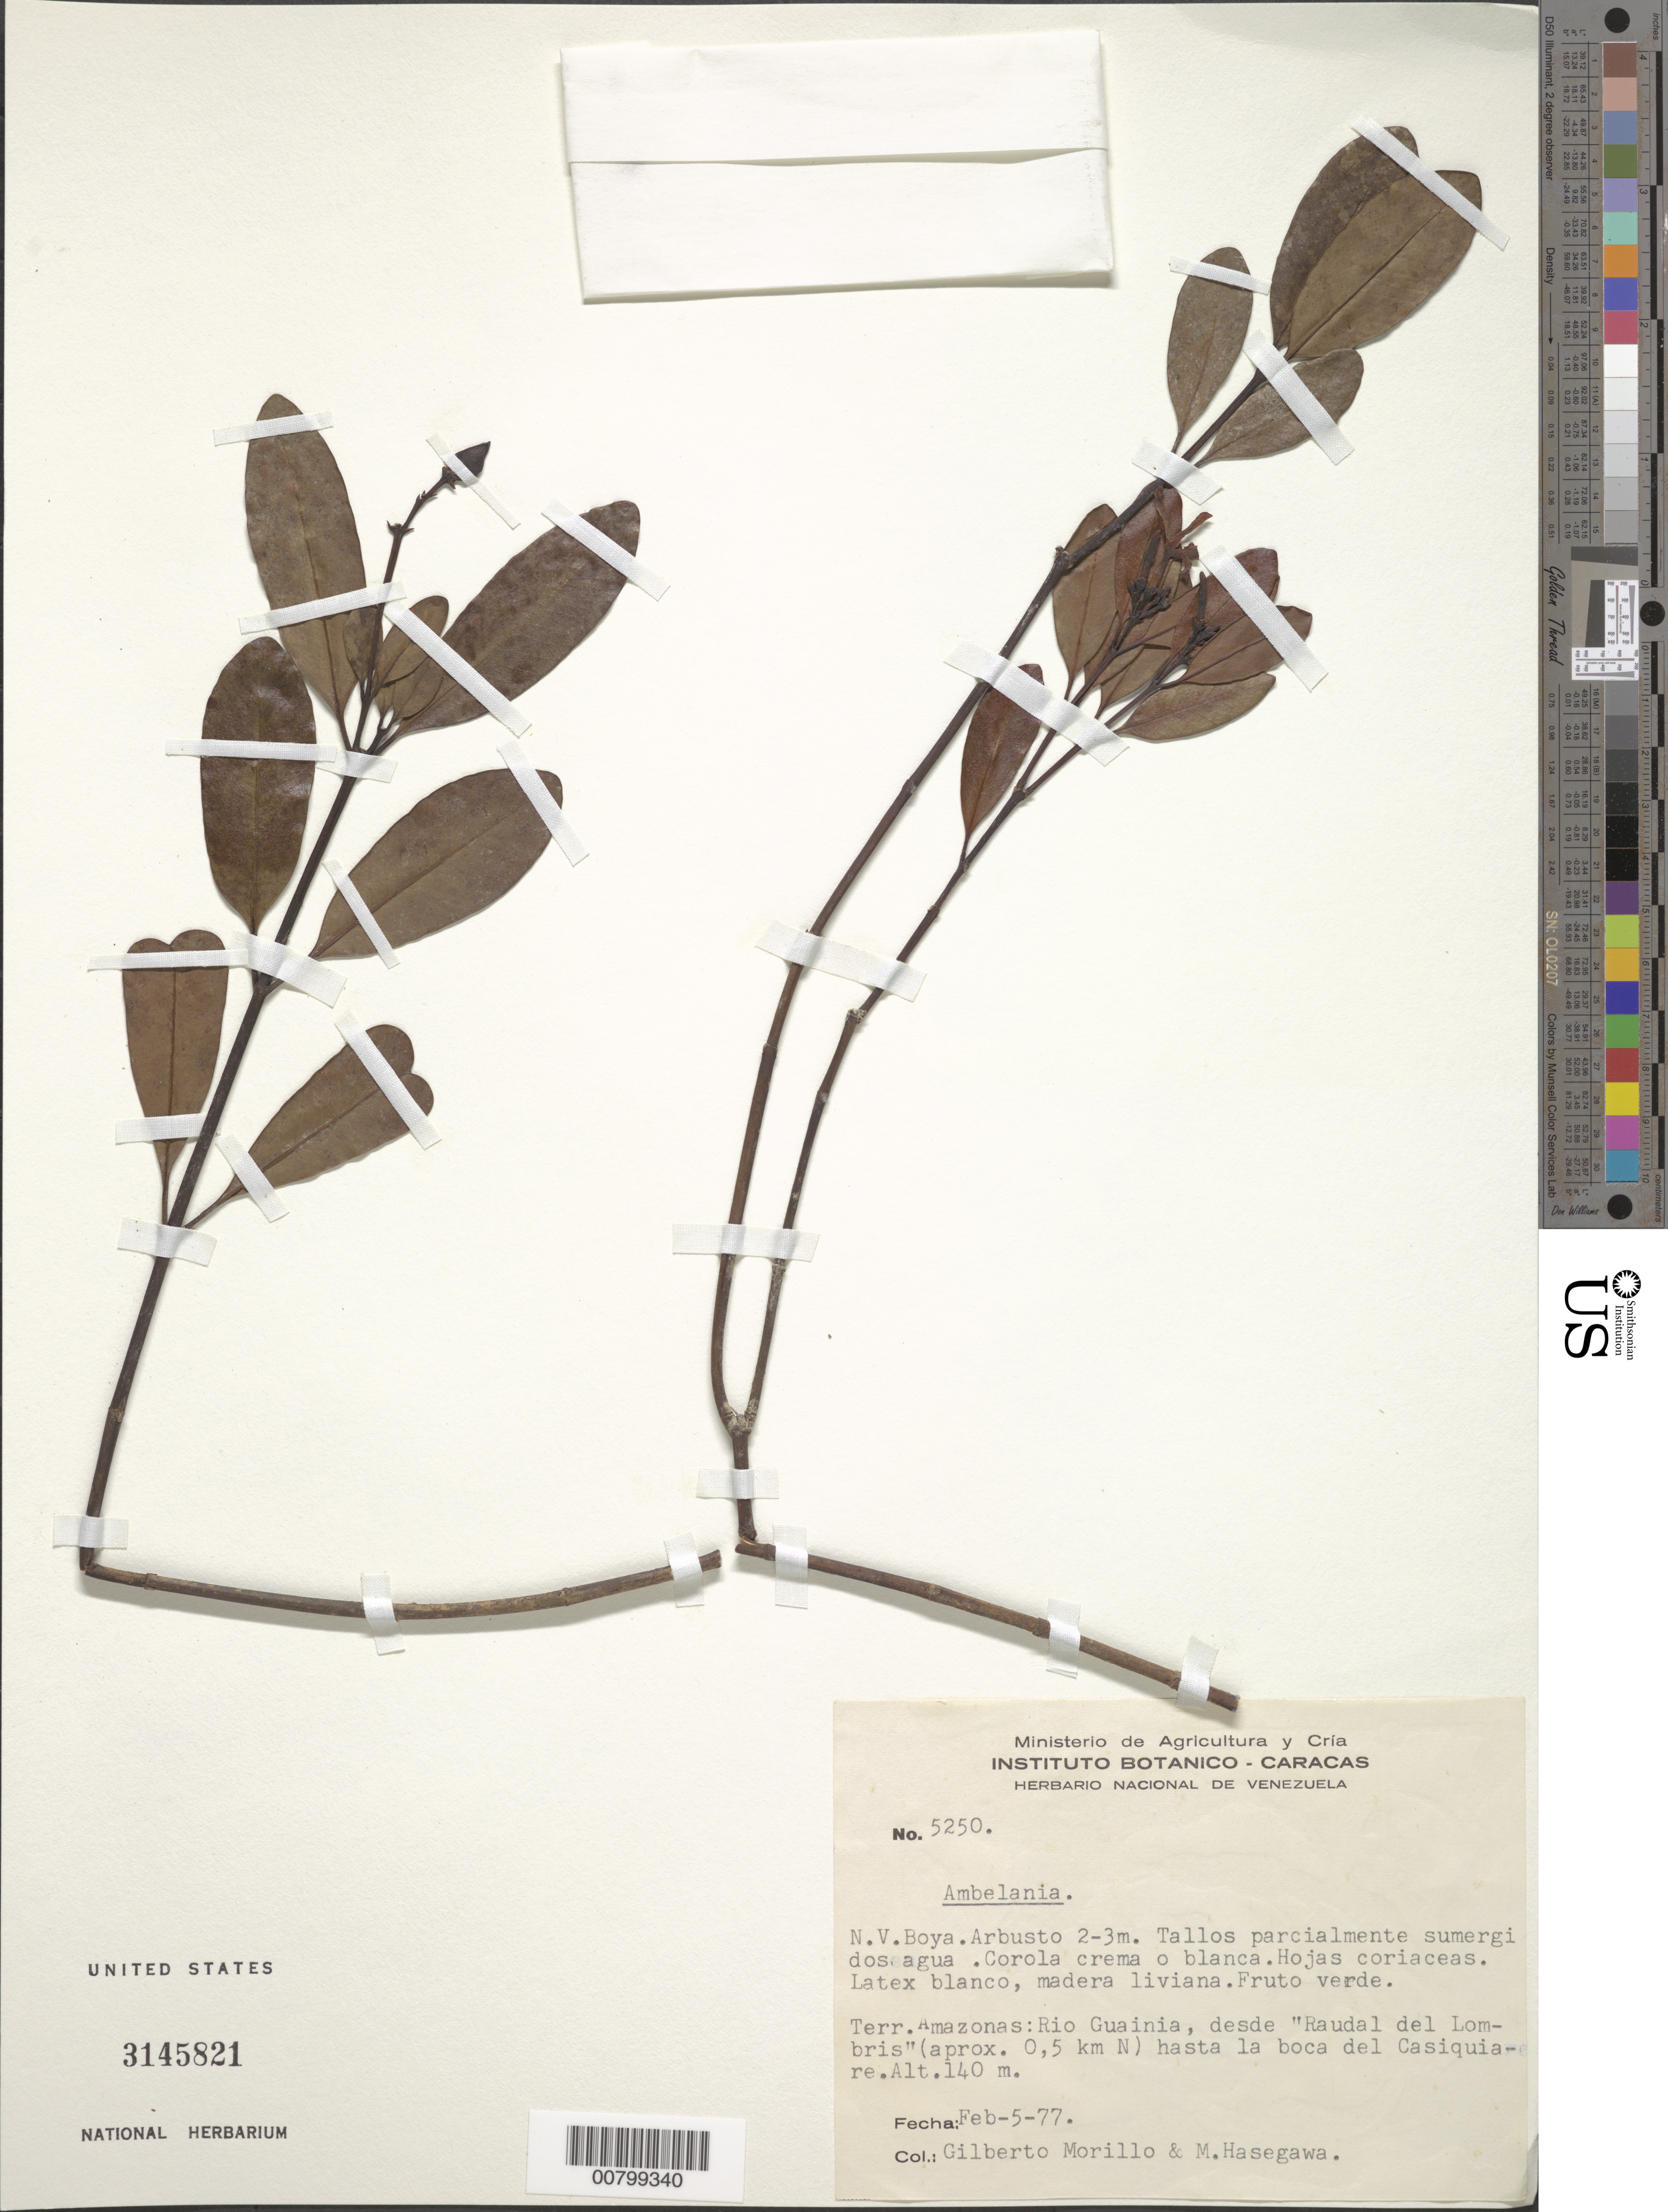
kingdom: Plantae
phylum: Tracheophyta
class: Magnoliopsida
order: Gentianales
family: Apocynaceae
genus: Ambelania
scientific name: Ambelania sp.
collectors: G. Morillo & M. Hasagawa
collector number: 5250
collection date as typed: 5-Feb-77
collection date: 1977-02-05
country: Venezuela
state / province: Amazonas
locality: Río Guainia, "Raudal del Lombris" (approx. 0.5 km N), hasta la boca del Casiquiare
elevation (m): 140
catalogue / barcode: US 3145821